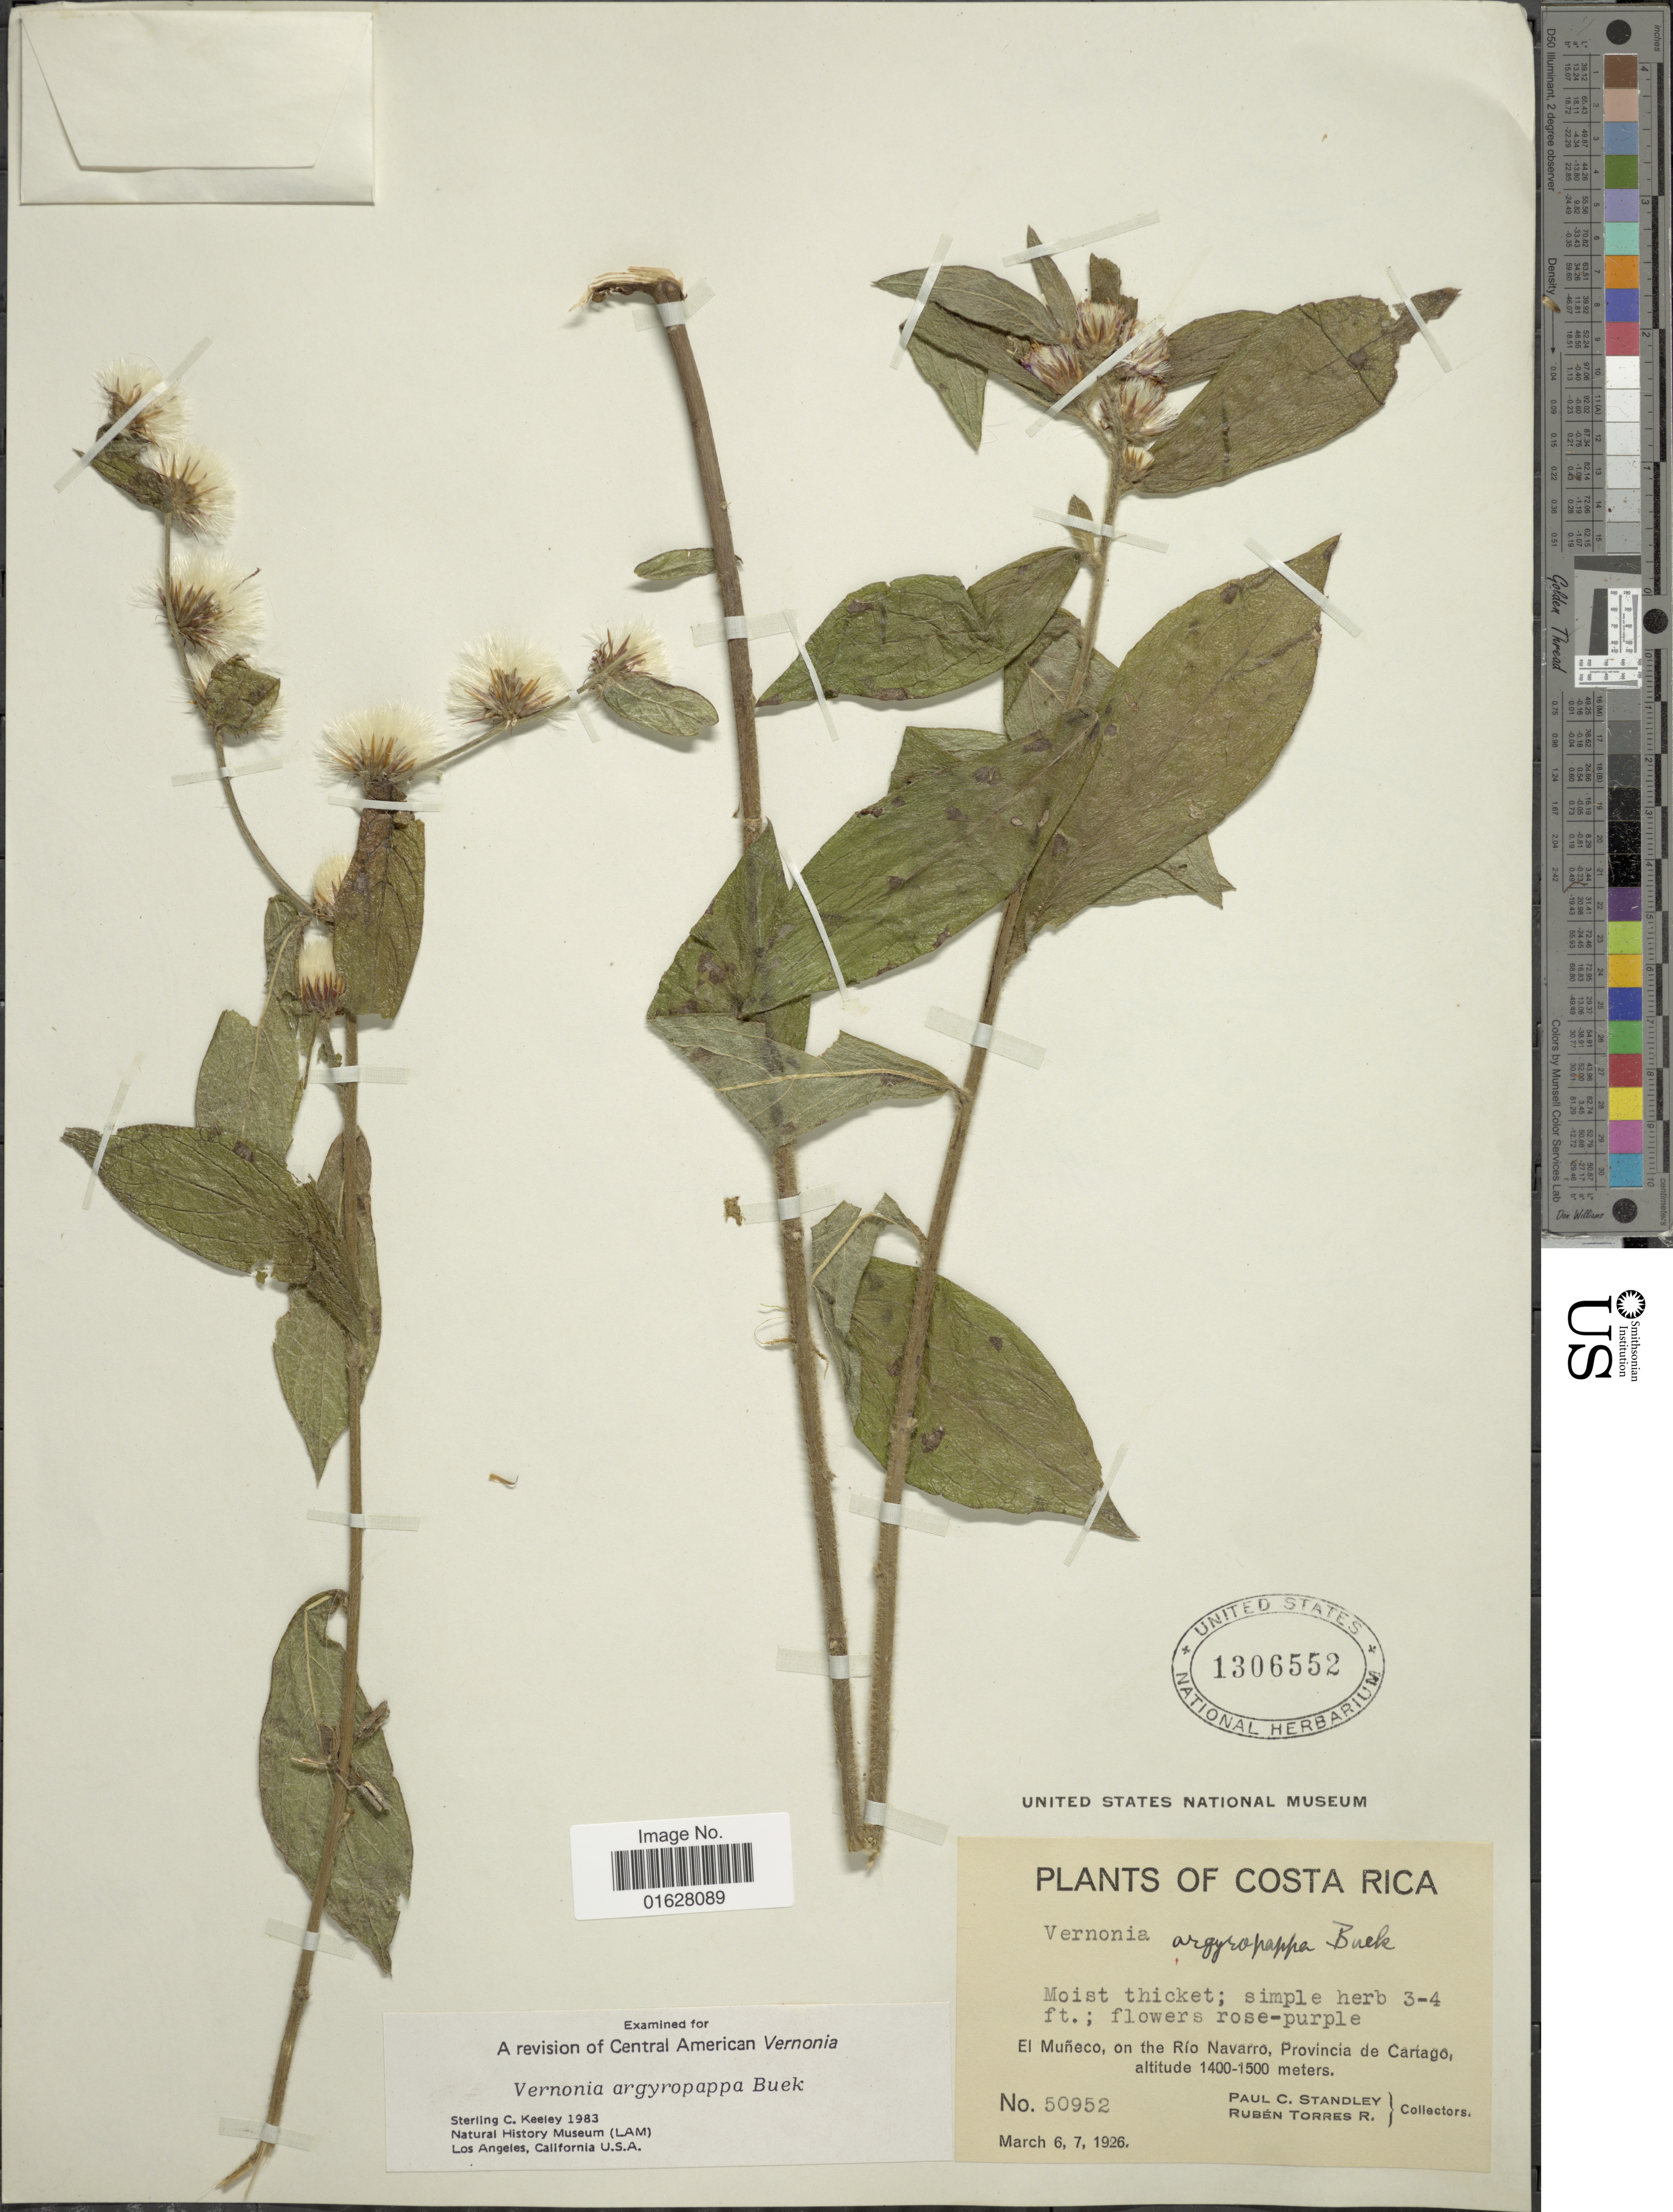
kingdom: Plantae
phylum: Tracheophyta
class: Magnoliopsida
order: Asterales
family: Asteraceae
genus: Lepidaploa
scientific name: Lepidaploa salzmannii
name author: (DC.) H. Rob.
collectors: P. C. Standley & R. Torres Rojas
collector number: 50952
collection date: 1926-03-06/1926-03-07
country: Costa Rica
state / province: Cartago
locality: Costa Rica. El Muñeco, on the Rio Navarro, Provincia de Cartago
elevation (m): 1400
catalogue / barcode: US 1306552